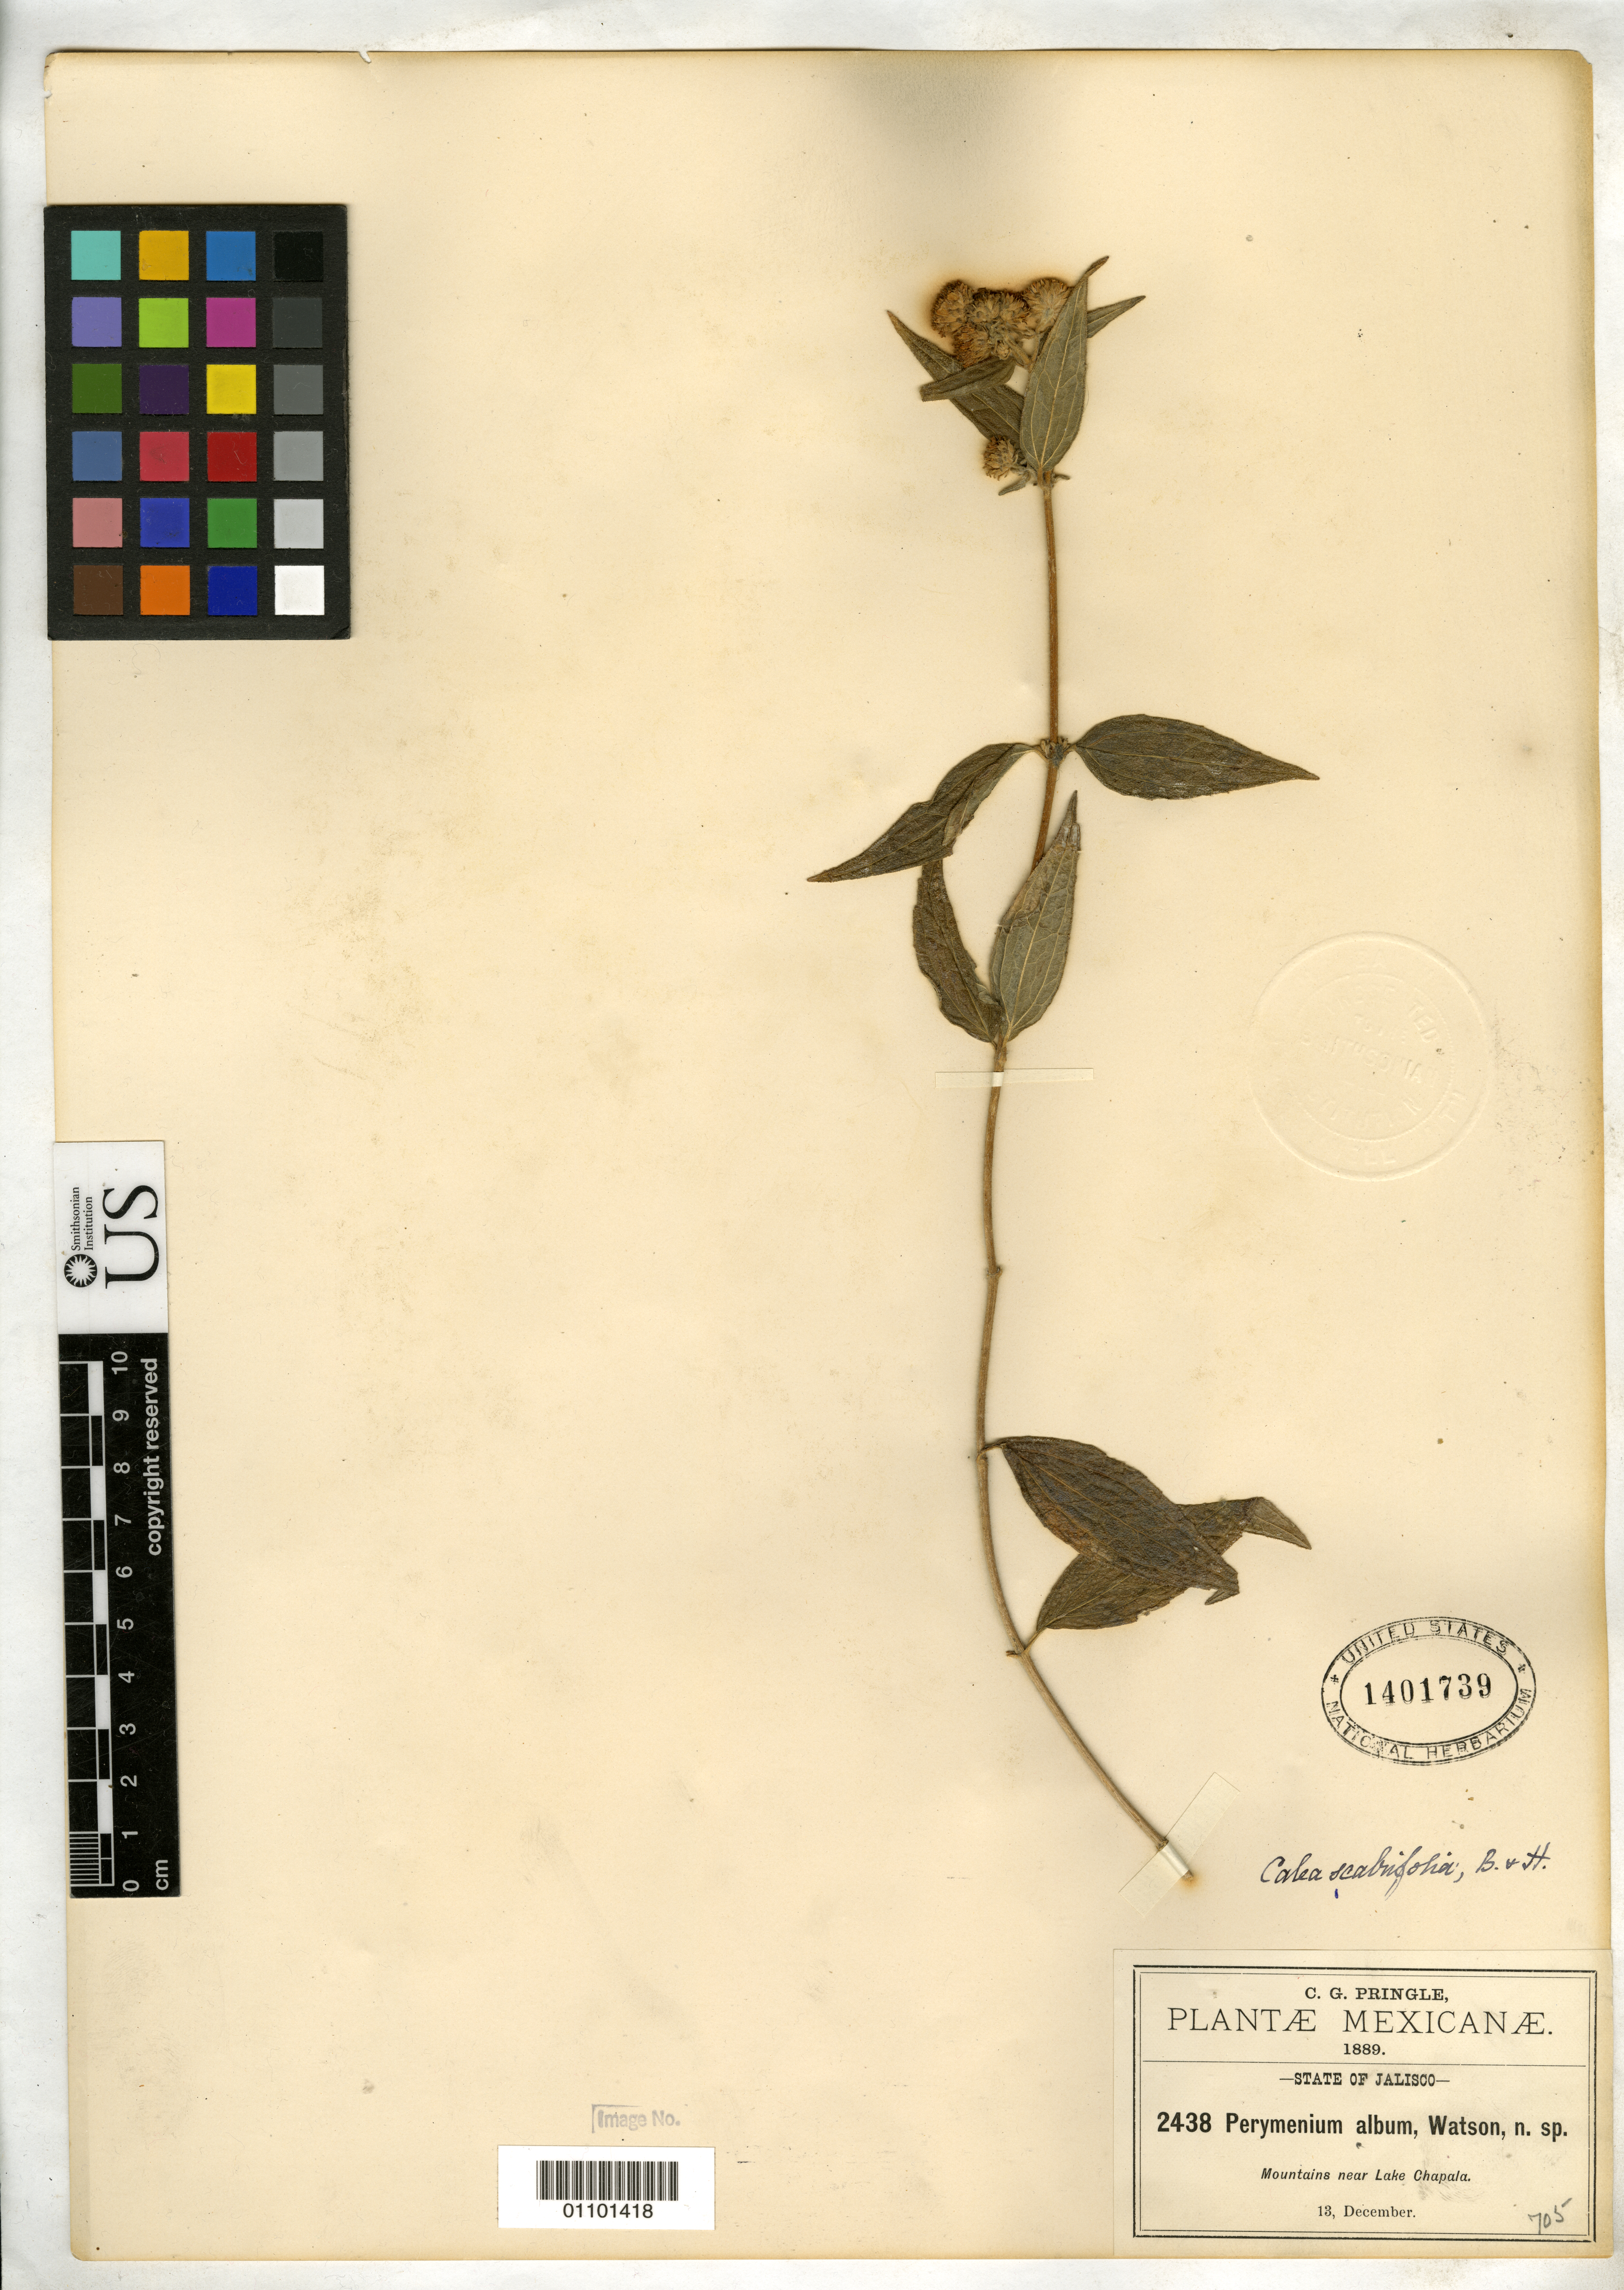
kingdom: Plantae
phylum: Tracheophyta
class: Magnoliopsida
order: Asterales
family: Asteraceae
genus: Perymenium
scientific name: Perymenium album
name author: S. Watson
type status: Isotype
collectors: C. G. Pringle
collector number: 2438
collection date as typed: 13 Dec 1889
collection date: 1889-12-13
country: Mexico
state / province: Jalisco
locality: Lake Chapala.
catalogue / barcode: US 1401739